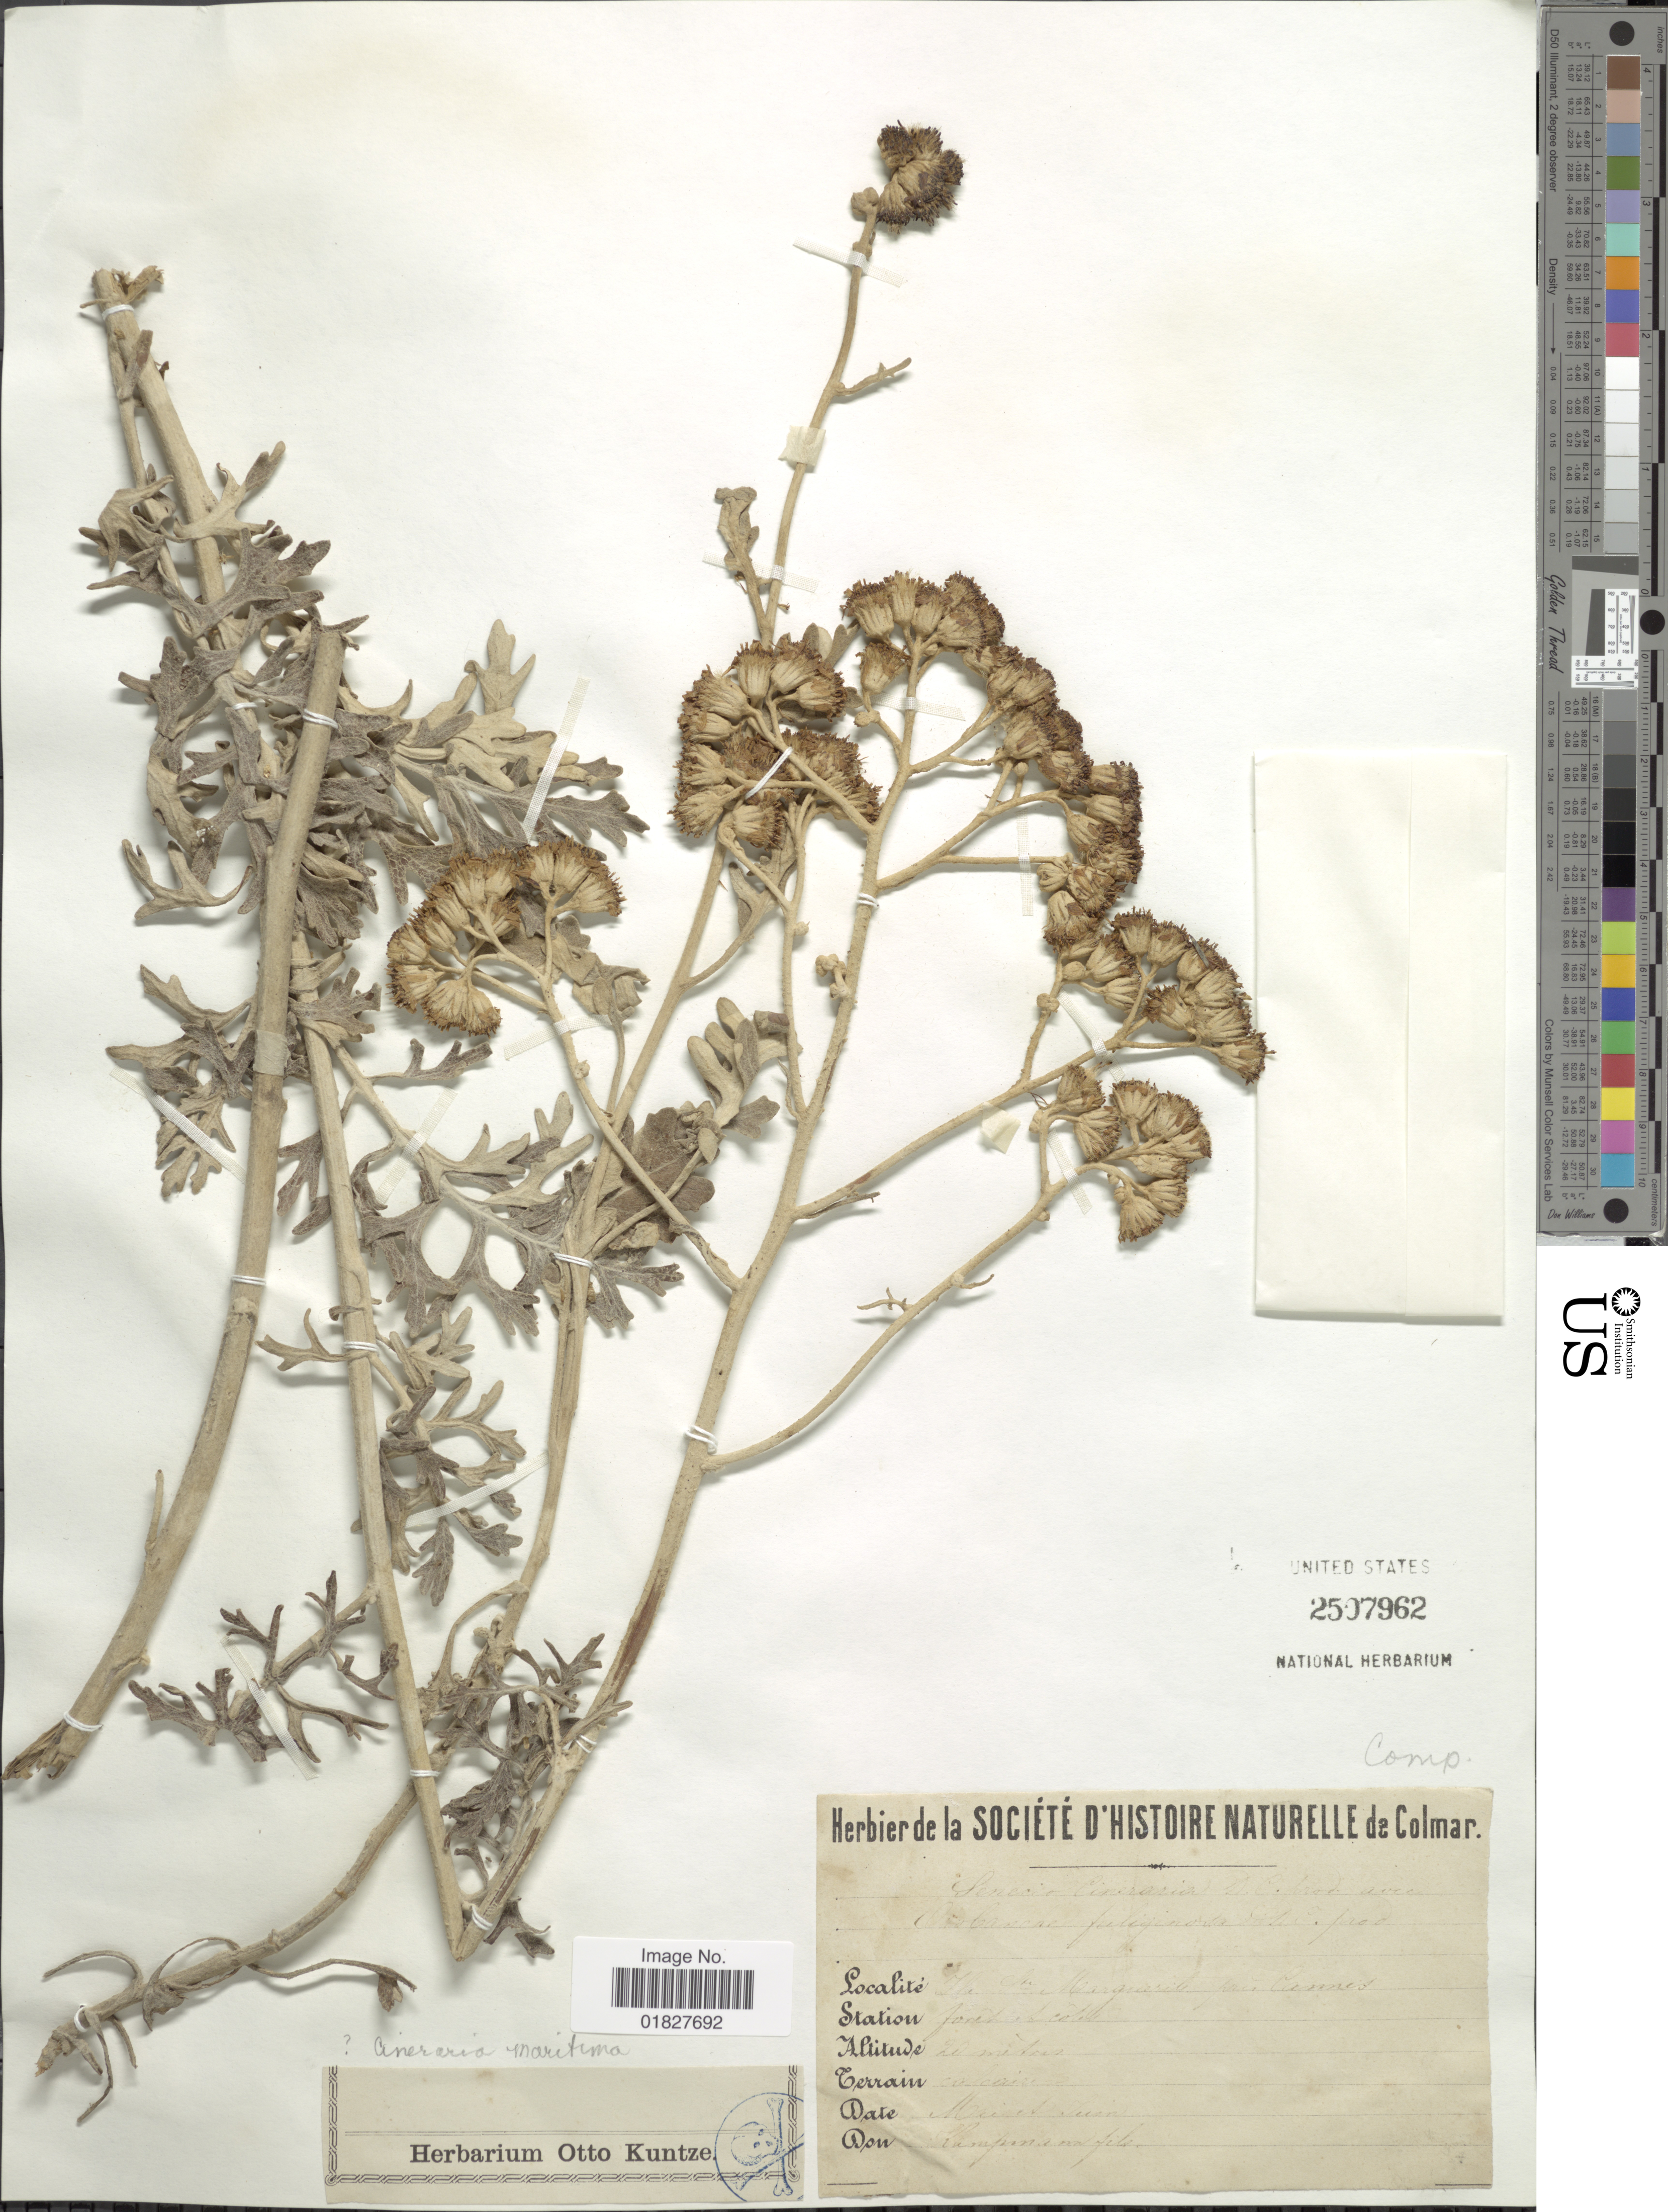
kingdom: Plantae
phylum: Tracheophyta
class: Magnoliopsida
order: Asterales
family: Asteraceae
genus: Cineraria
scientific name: Cineraria maritima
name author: (L.) L.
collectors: ex herb de la Societe d'Histoire Naturelle de Colmar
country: France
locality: Ile Sta. Marguerite pres Cannes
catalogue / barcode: US 2507962